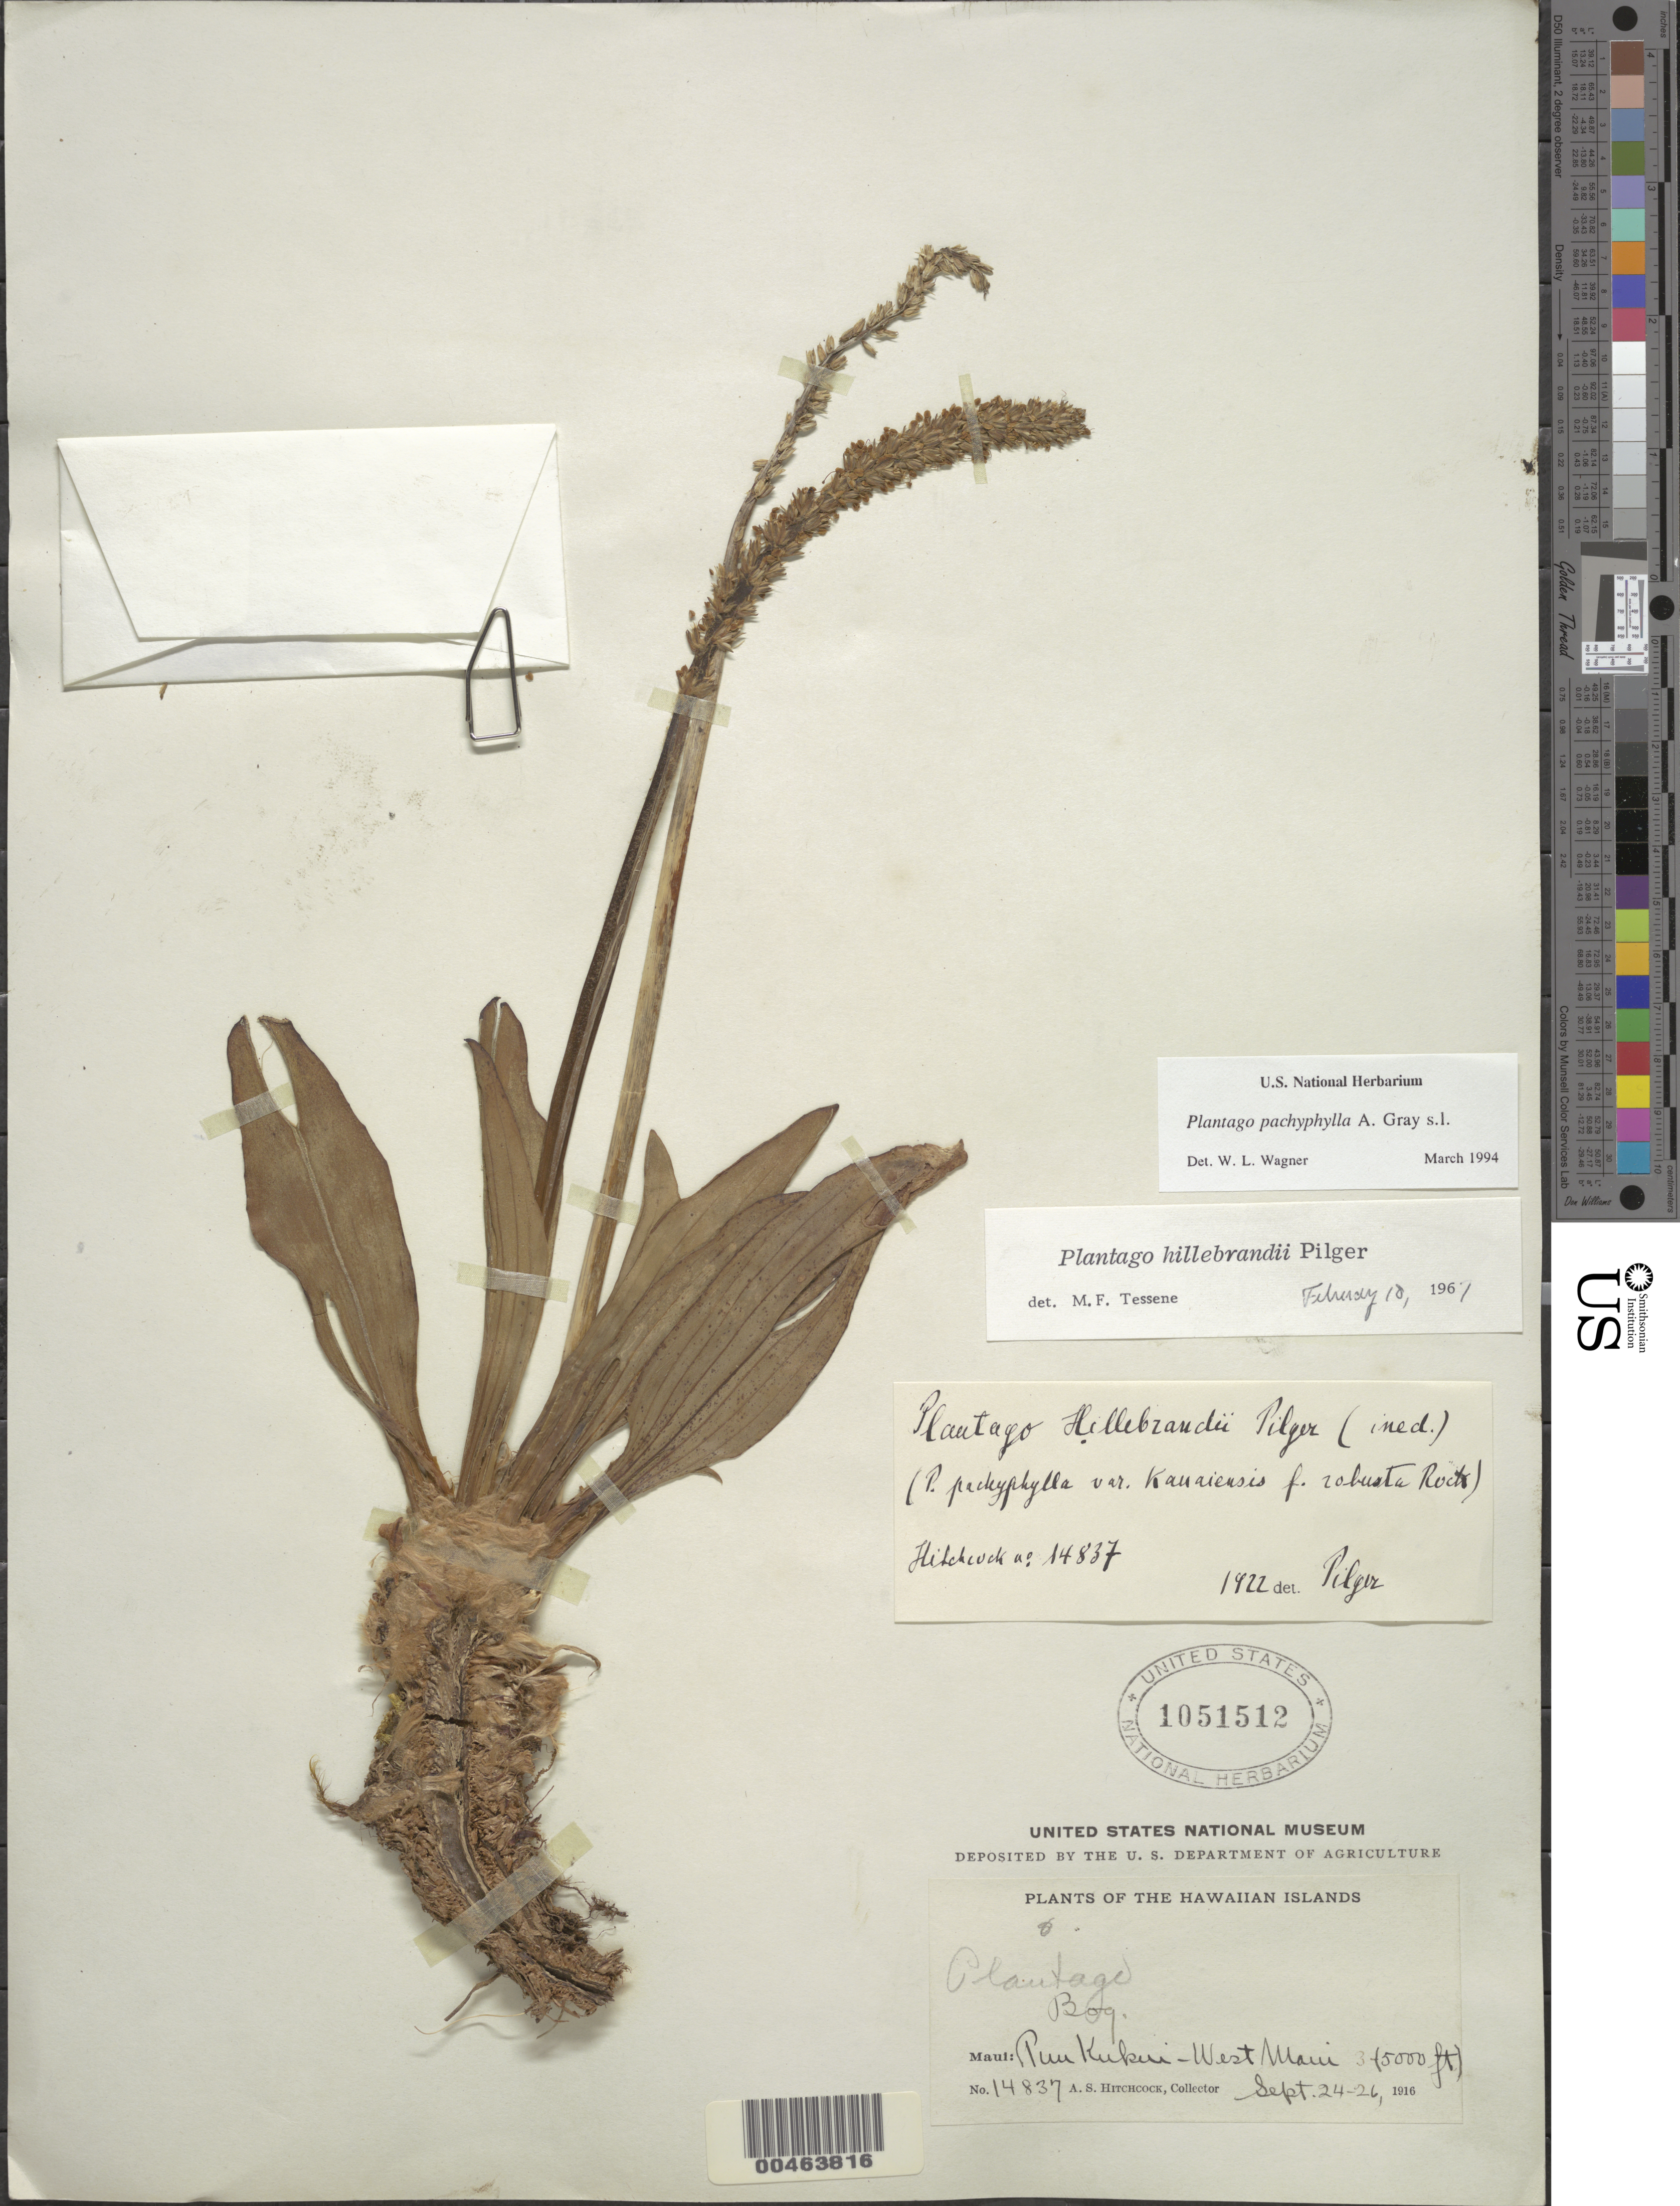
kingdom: Plantae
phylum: Tracheophyta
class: Magnoliopsida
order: Lamiales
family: Plantaginaceae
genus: Plantago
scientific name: Plantago pachyphylla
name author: A. Gray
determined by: Wagner, W. L., (BOT), Smithsonian Institution - National Museum of Natural History (UNITED STATES)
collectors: A. S. Hitchcock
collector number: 14837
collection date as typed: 24 Sep 1916 to 26 Sep 1916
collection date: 1916-09-24/1916-09-26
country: United States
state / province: Hawaii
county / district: Maui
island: Maui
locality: Puu Kukui - West Maui, bog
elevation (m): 914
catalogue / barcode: US 1051512